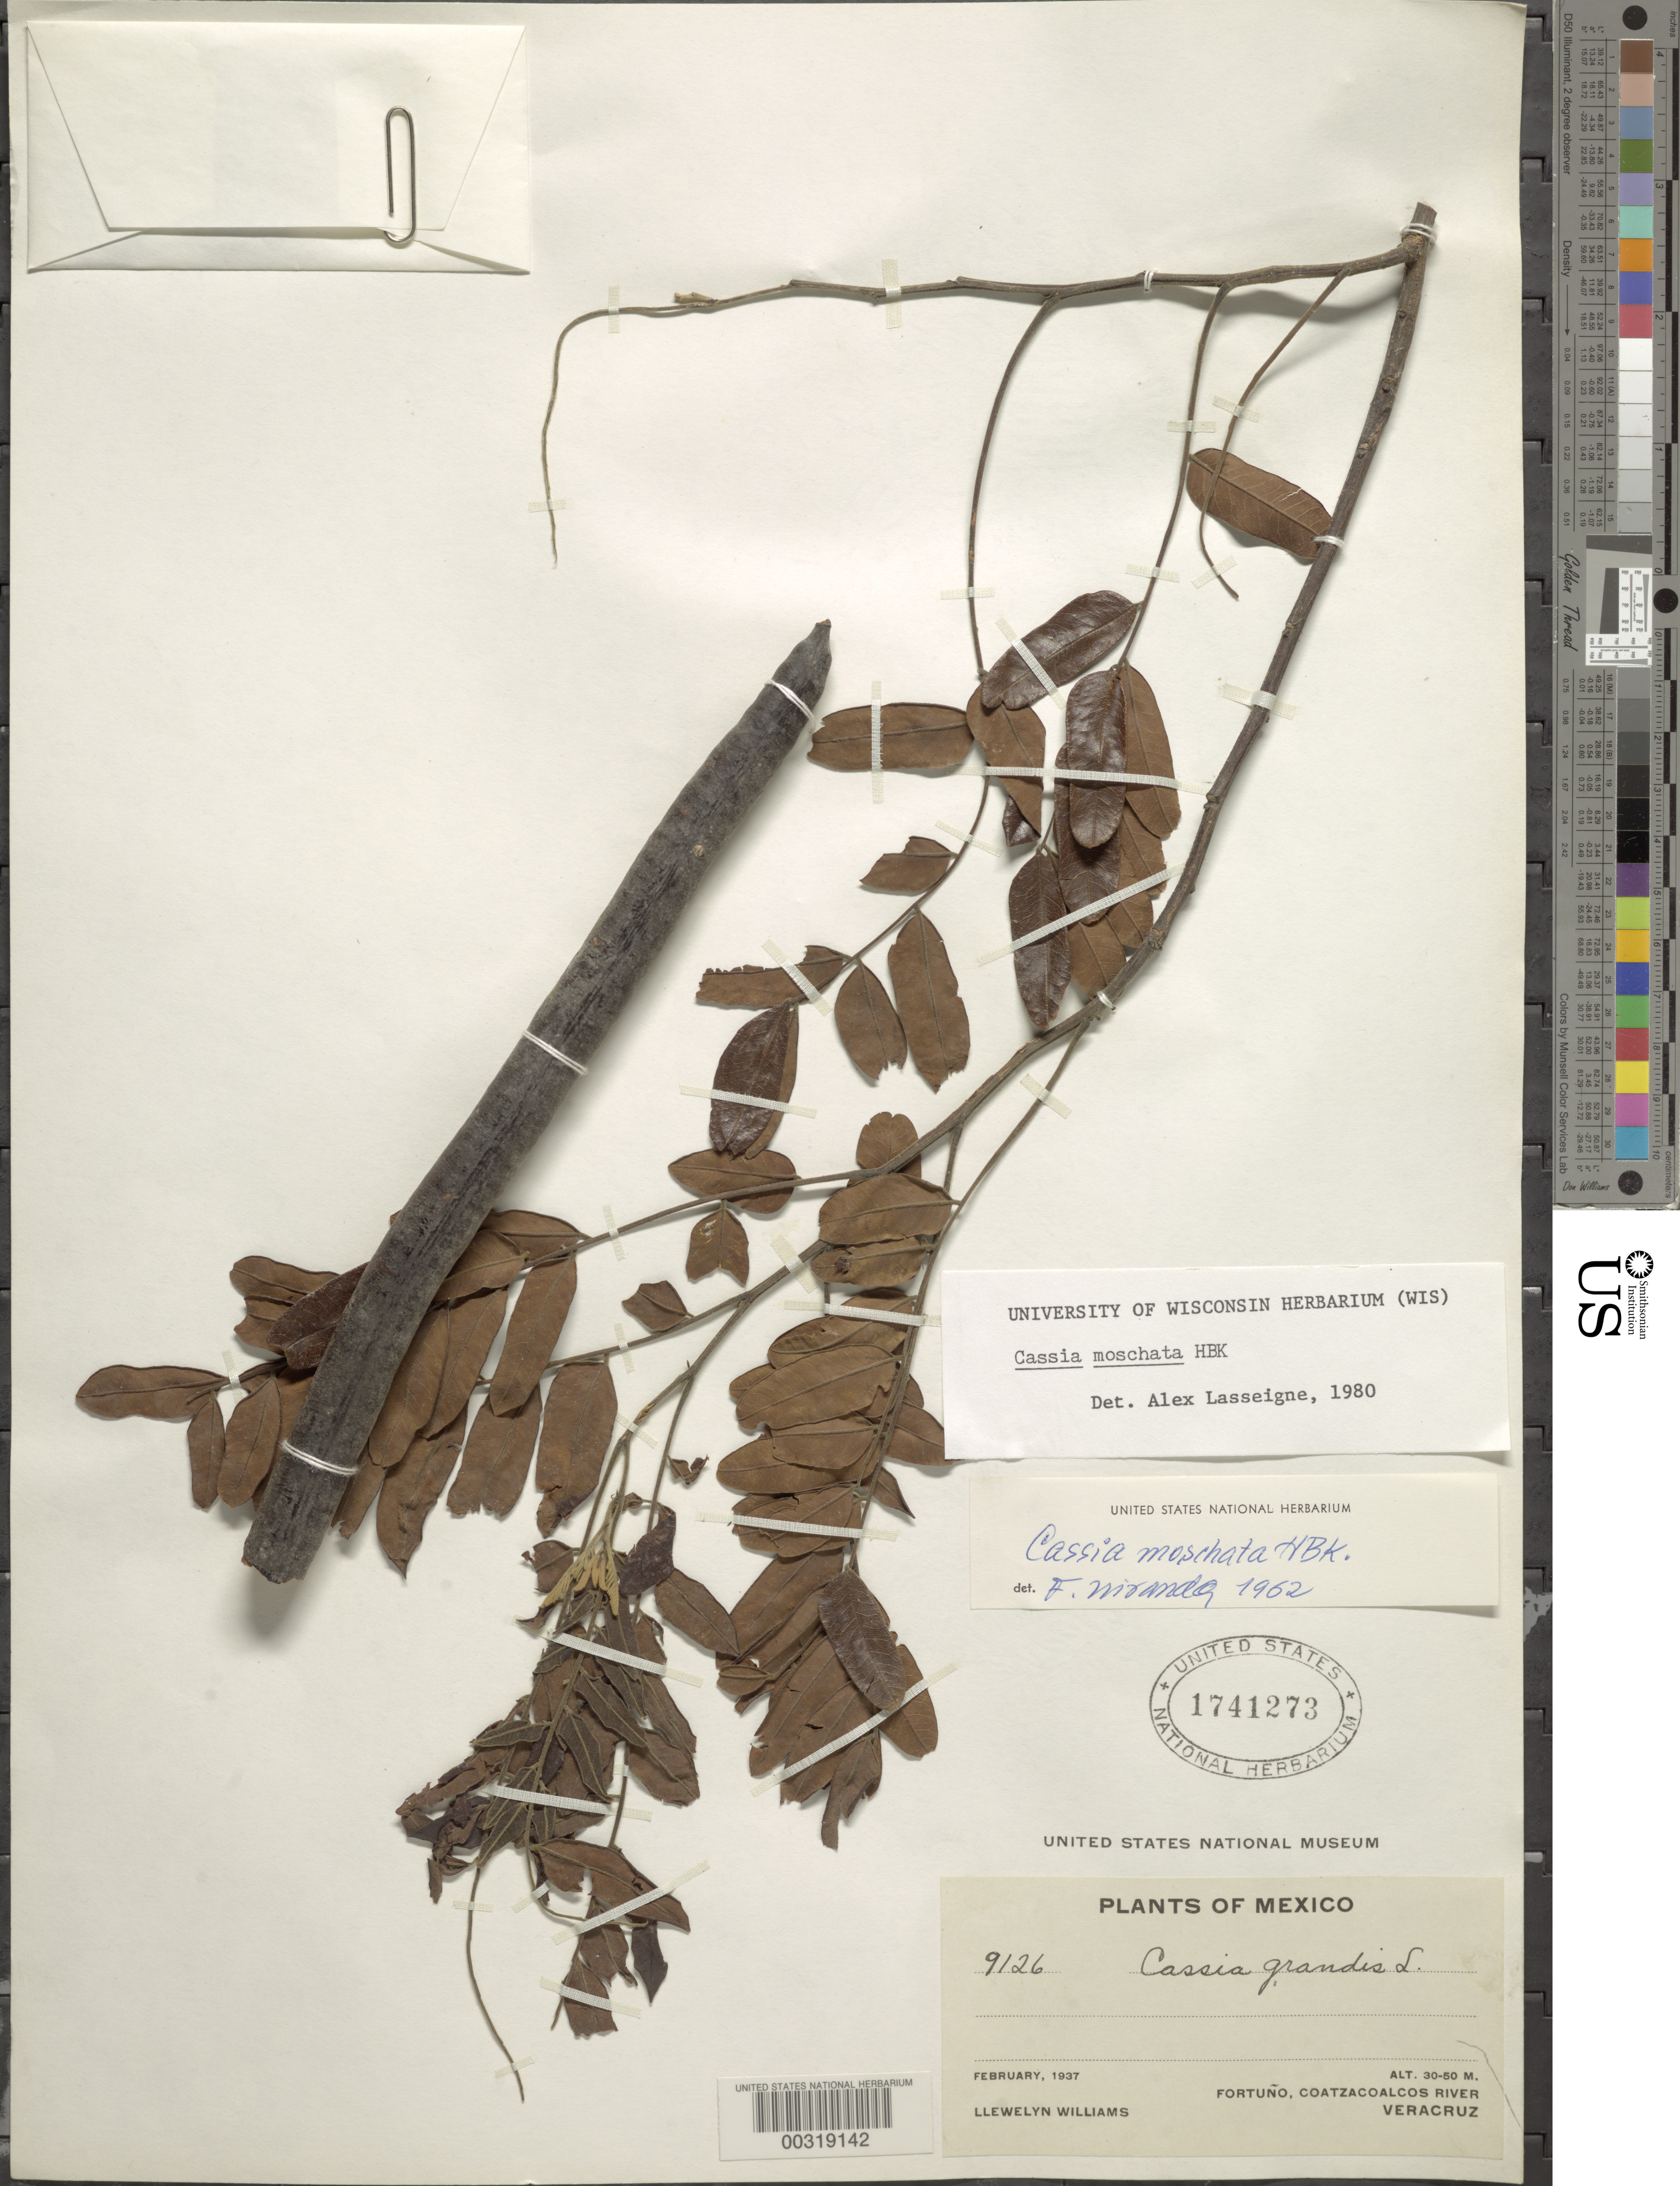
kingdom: Plantae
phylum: Tracheophyta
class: Magnoliopsida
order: Fabales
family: Fabaceae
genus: Cassia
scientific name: Cassia moschata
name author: Kunth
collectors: Ll. Williams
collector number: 9126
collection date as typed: Feb 1937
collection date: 1937-02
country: Mexico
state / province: Veracruz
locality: Fortuno, coatzacoalcos river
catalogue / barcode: US 1741273